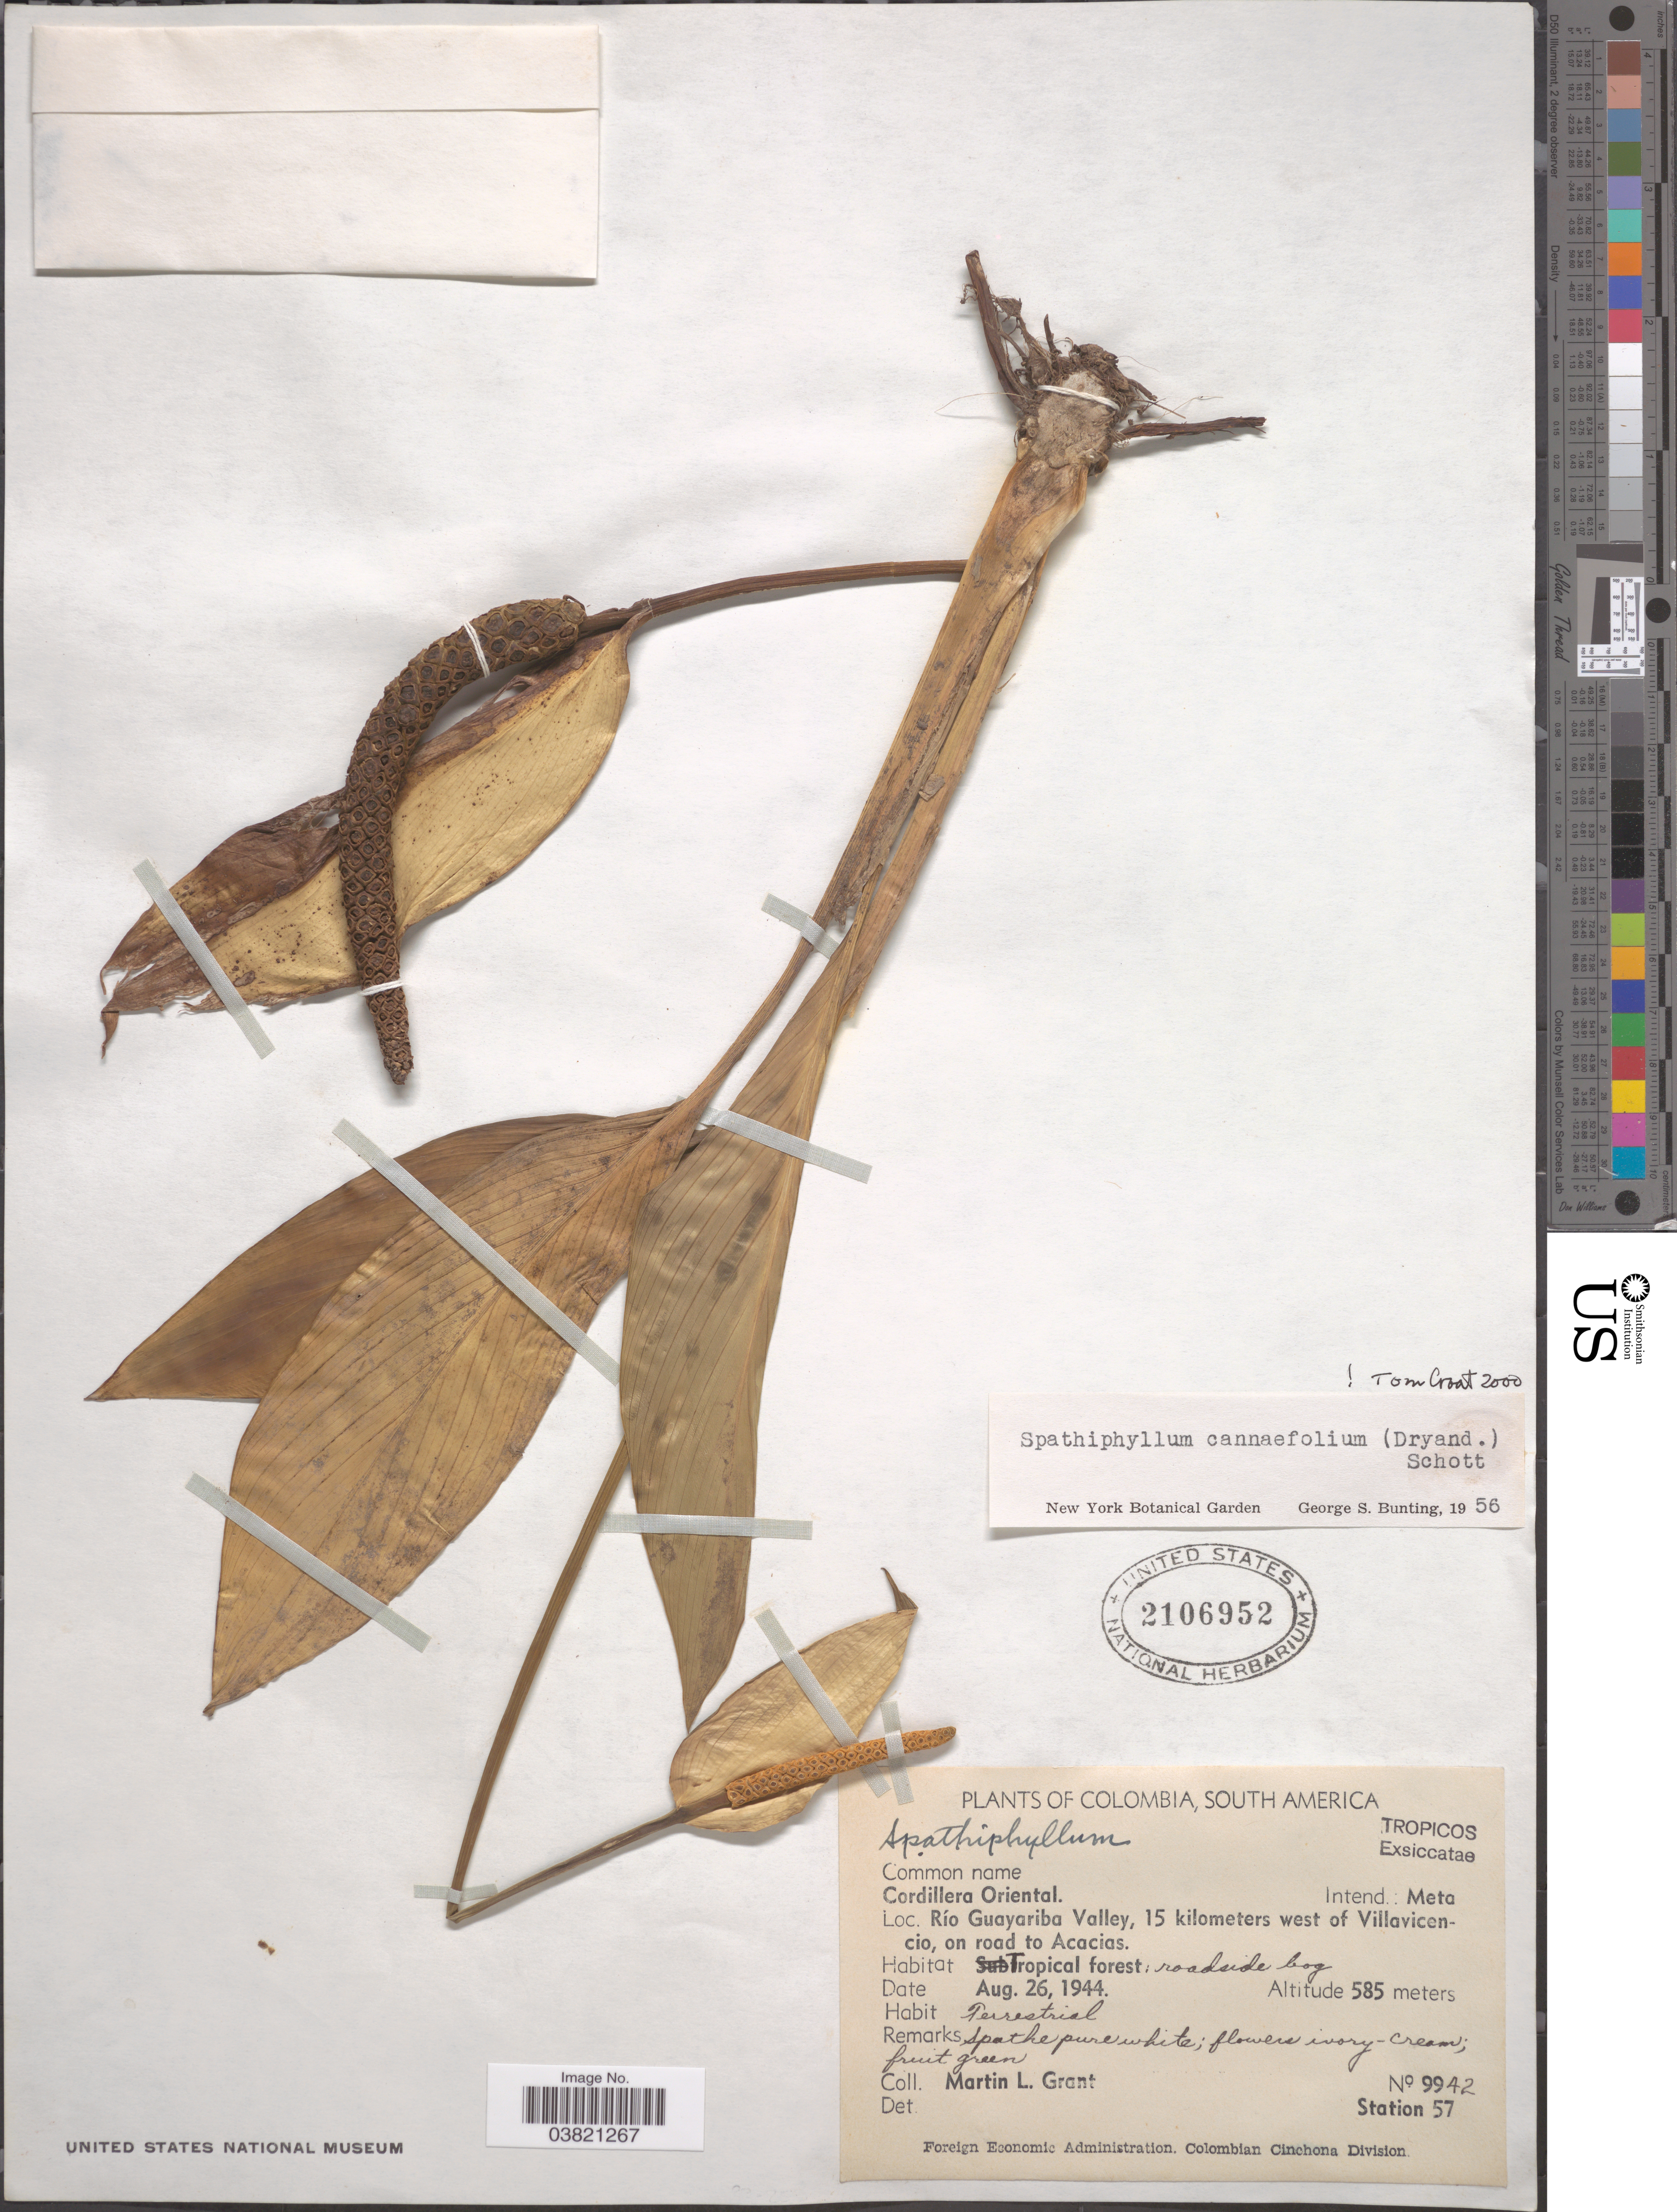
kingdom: Plantae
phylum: Tracheophyta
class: Liliopsida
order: Alismatales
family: Araceae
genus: Spathiphyllum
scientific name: Spathiphyllum cannifolium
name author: (Dryand. ex Sims) Schott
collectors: M. L. Grant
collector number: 9942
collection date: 1944-08-26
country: Colombia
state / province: Meta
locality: Cordillera Oriental. Intend.: Meta. Río Guayariba Valley, 15 kilometers west of Villavicencio, on road to Acacias. Roadside bog. Station 57.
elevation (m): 585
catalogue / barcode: US 2106952